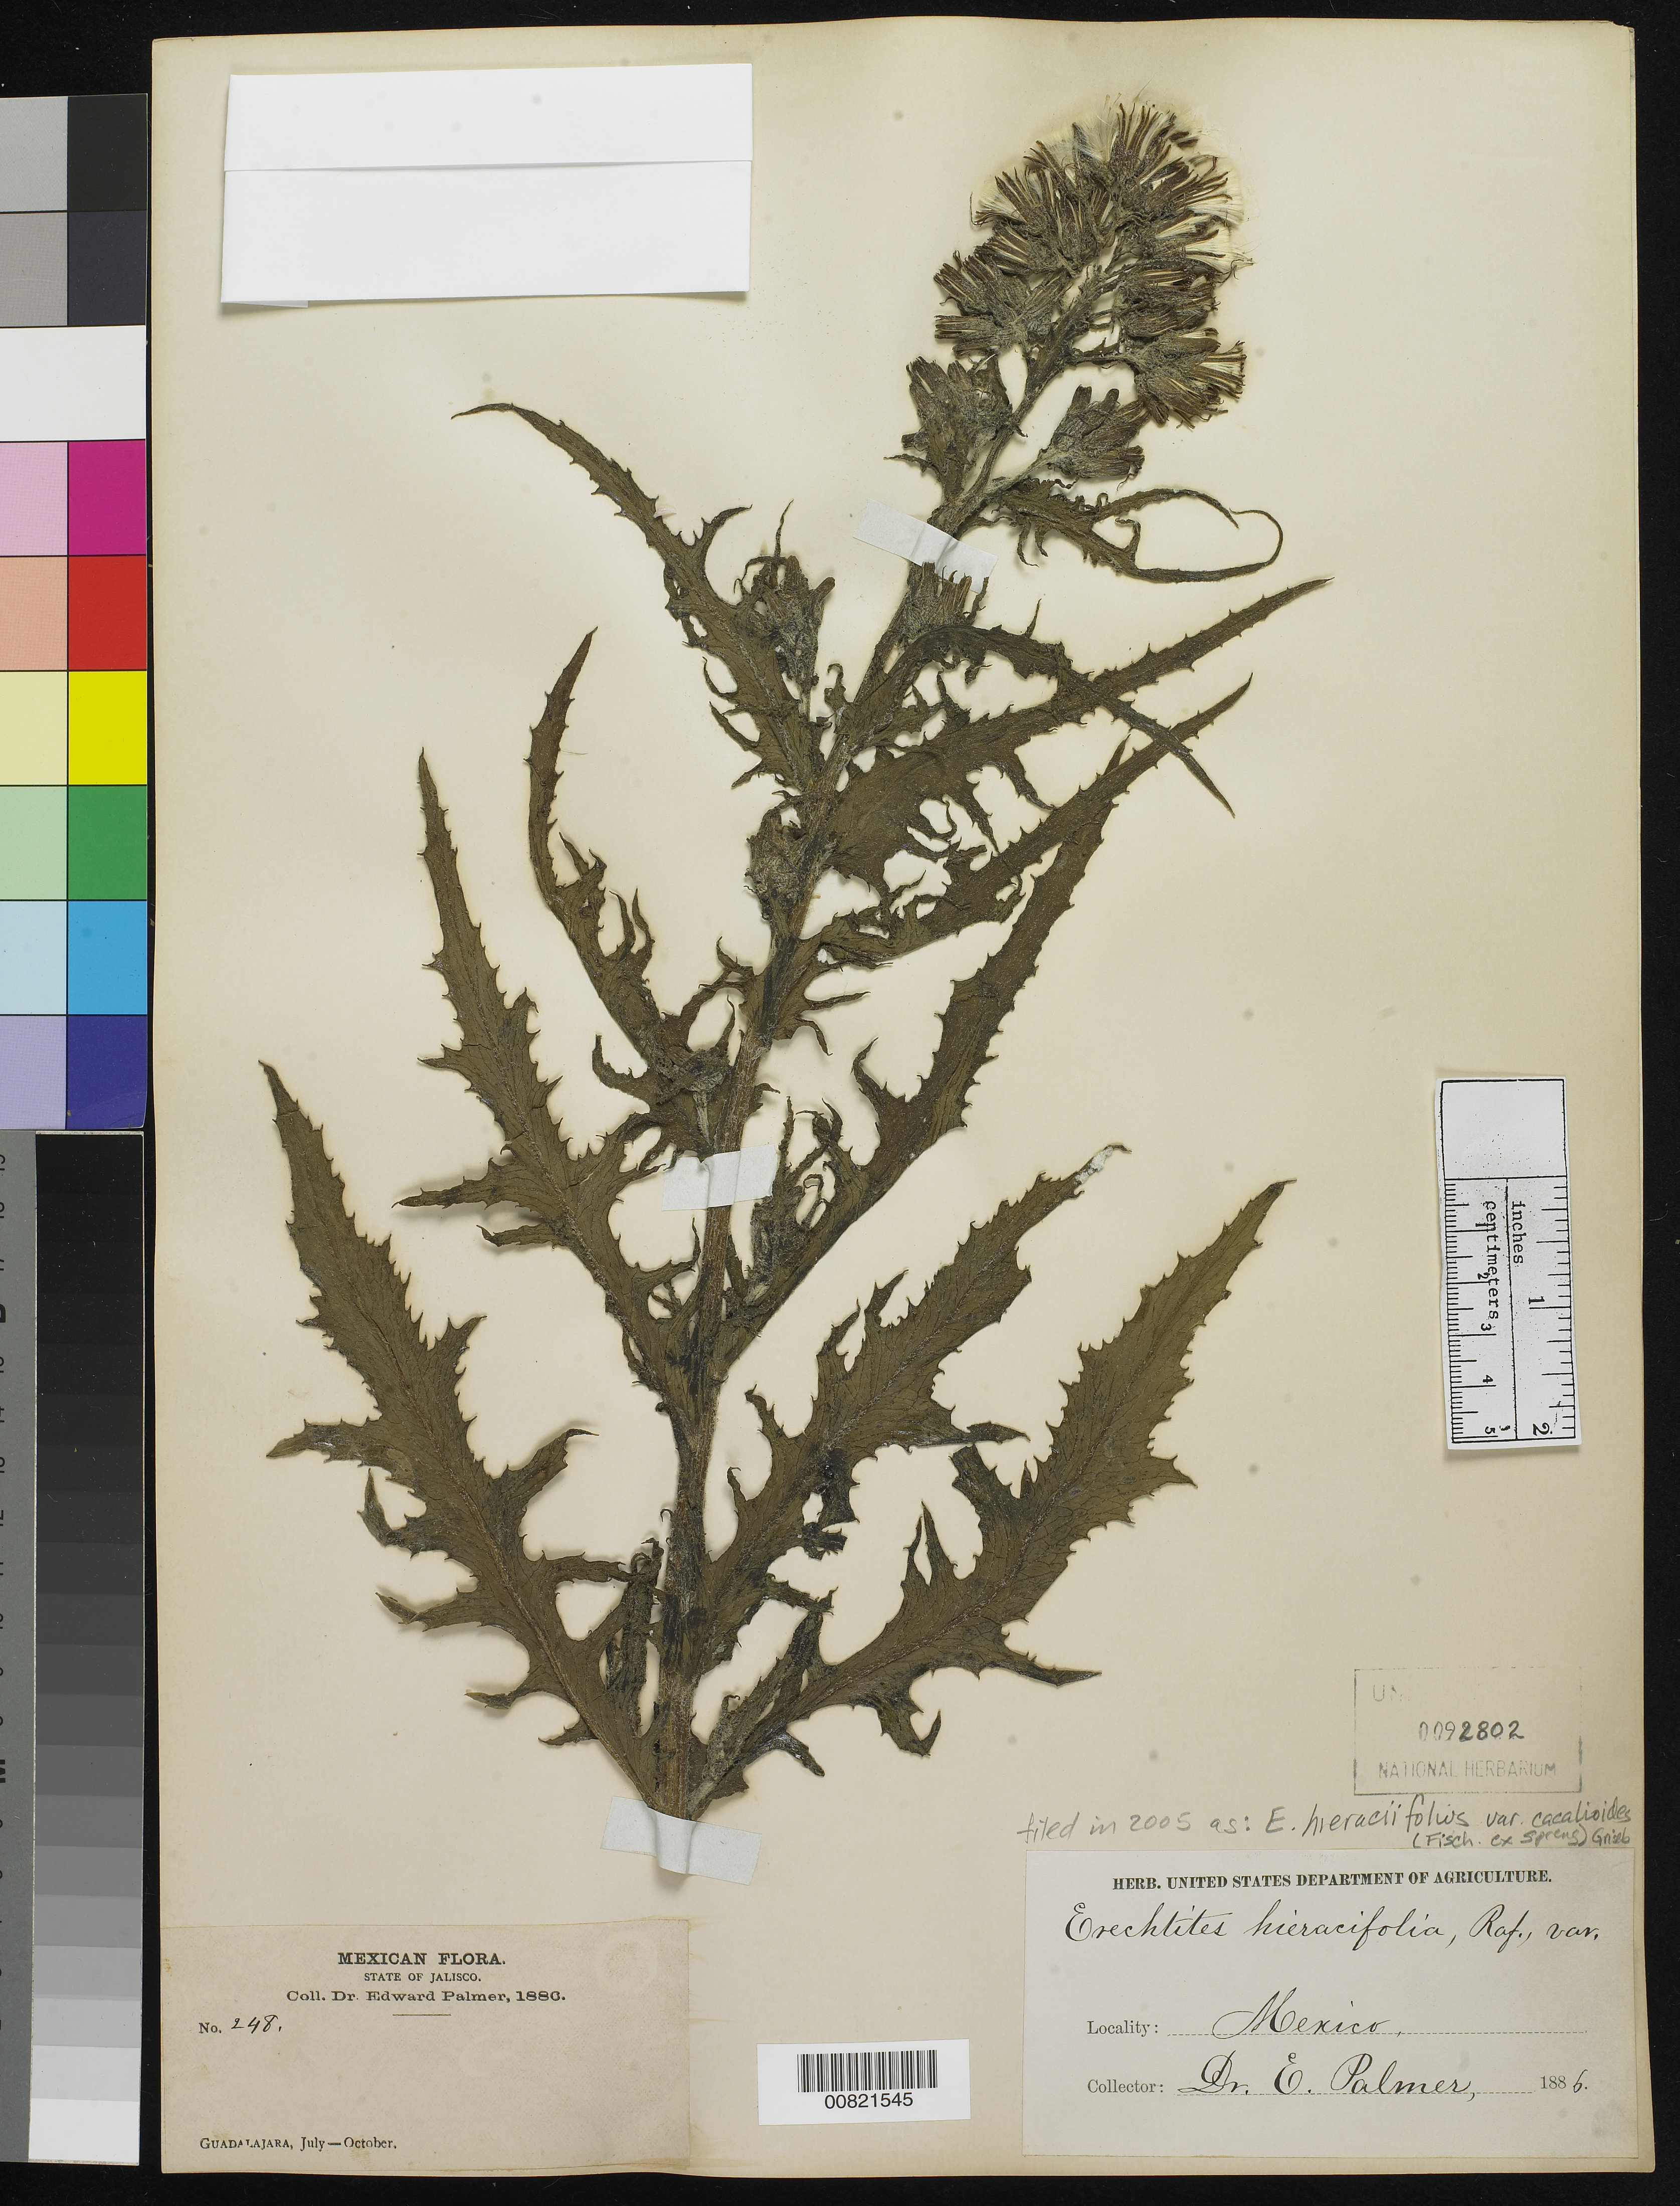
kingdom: Plantae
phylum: Tracheophyta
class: Magnoliopsida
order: Asterales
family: Asteraceae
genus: Erechtites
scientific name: Erechtites hieraciifolius var. cacaliodes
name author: (Fisch. ex Spreng.) Less. ex Griseb.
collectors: E. Palmer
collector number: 248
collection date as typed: Jul 1886 to -- Oct 1886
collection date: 1886-07/1886-10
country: Mexico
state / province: Jalisco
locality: Guadalajara, Jalisco.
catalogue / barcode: US 92802